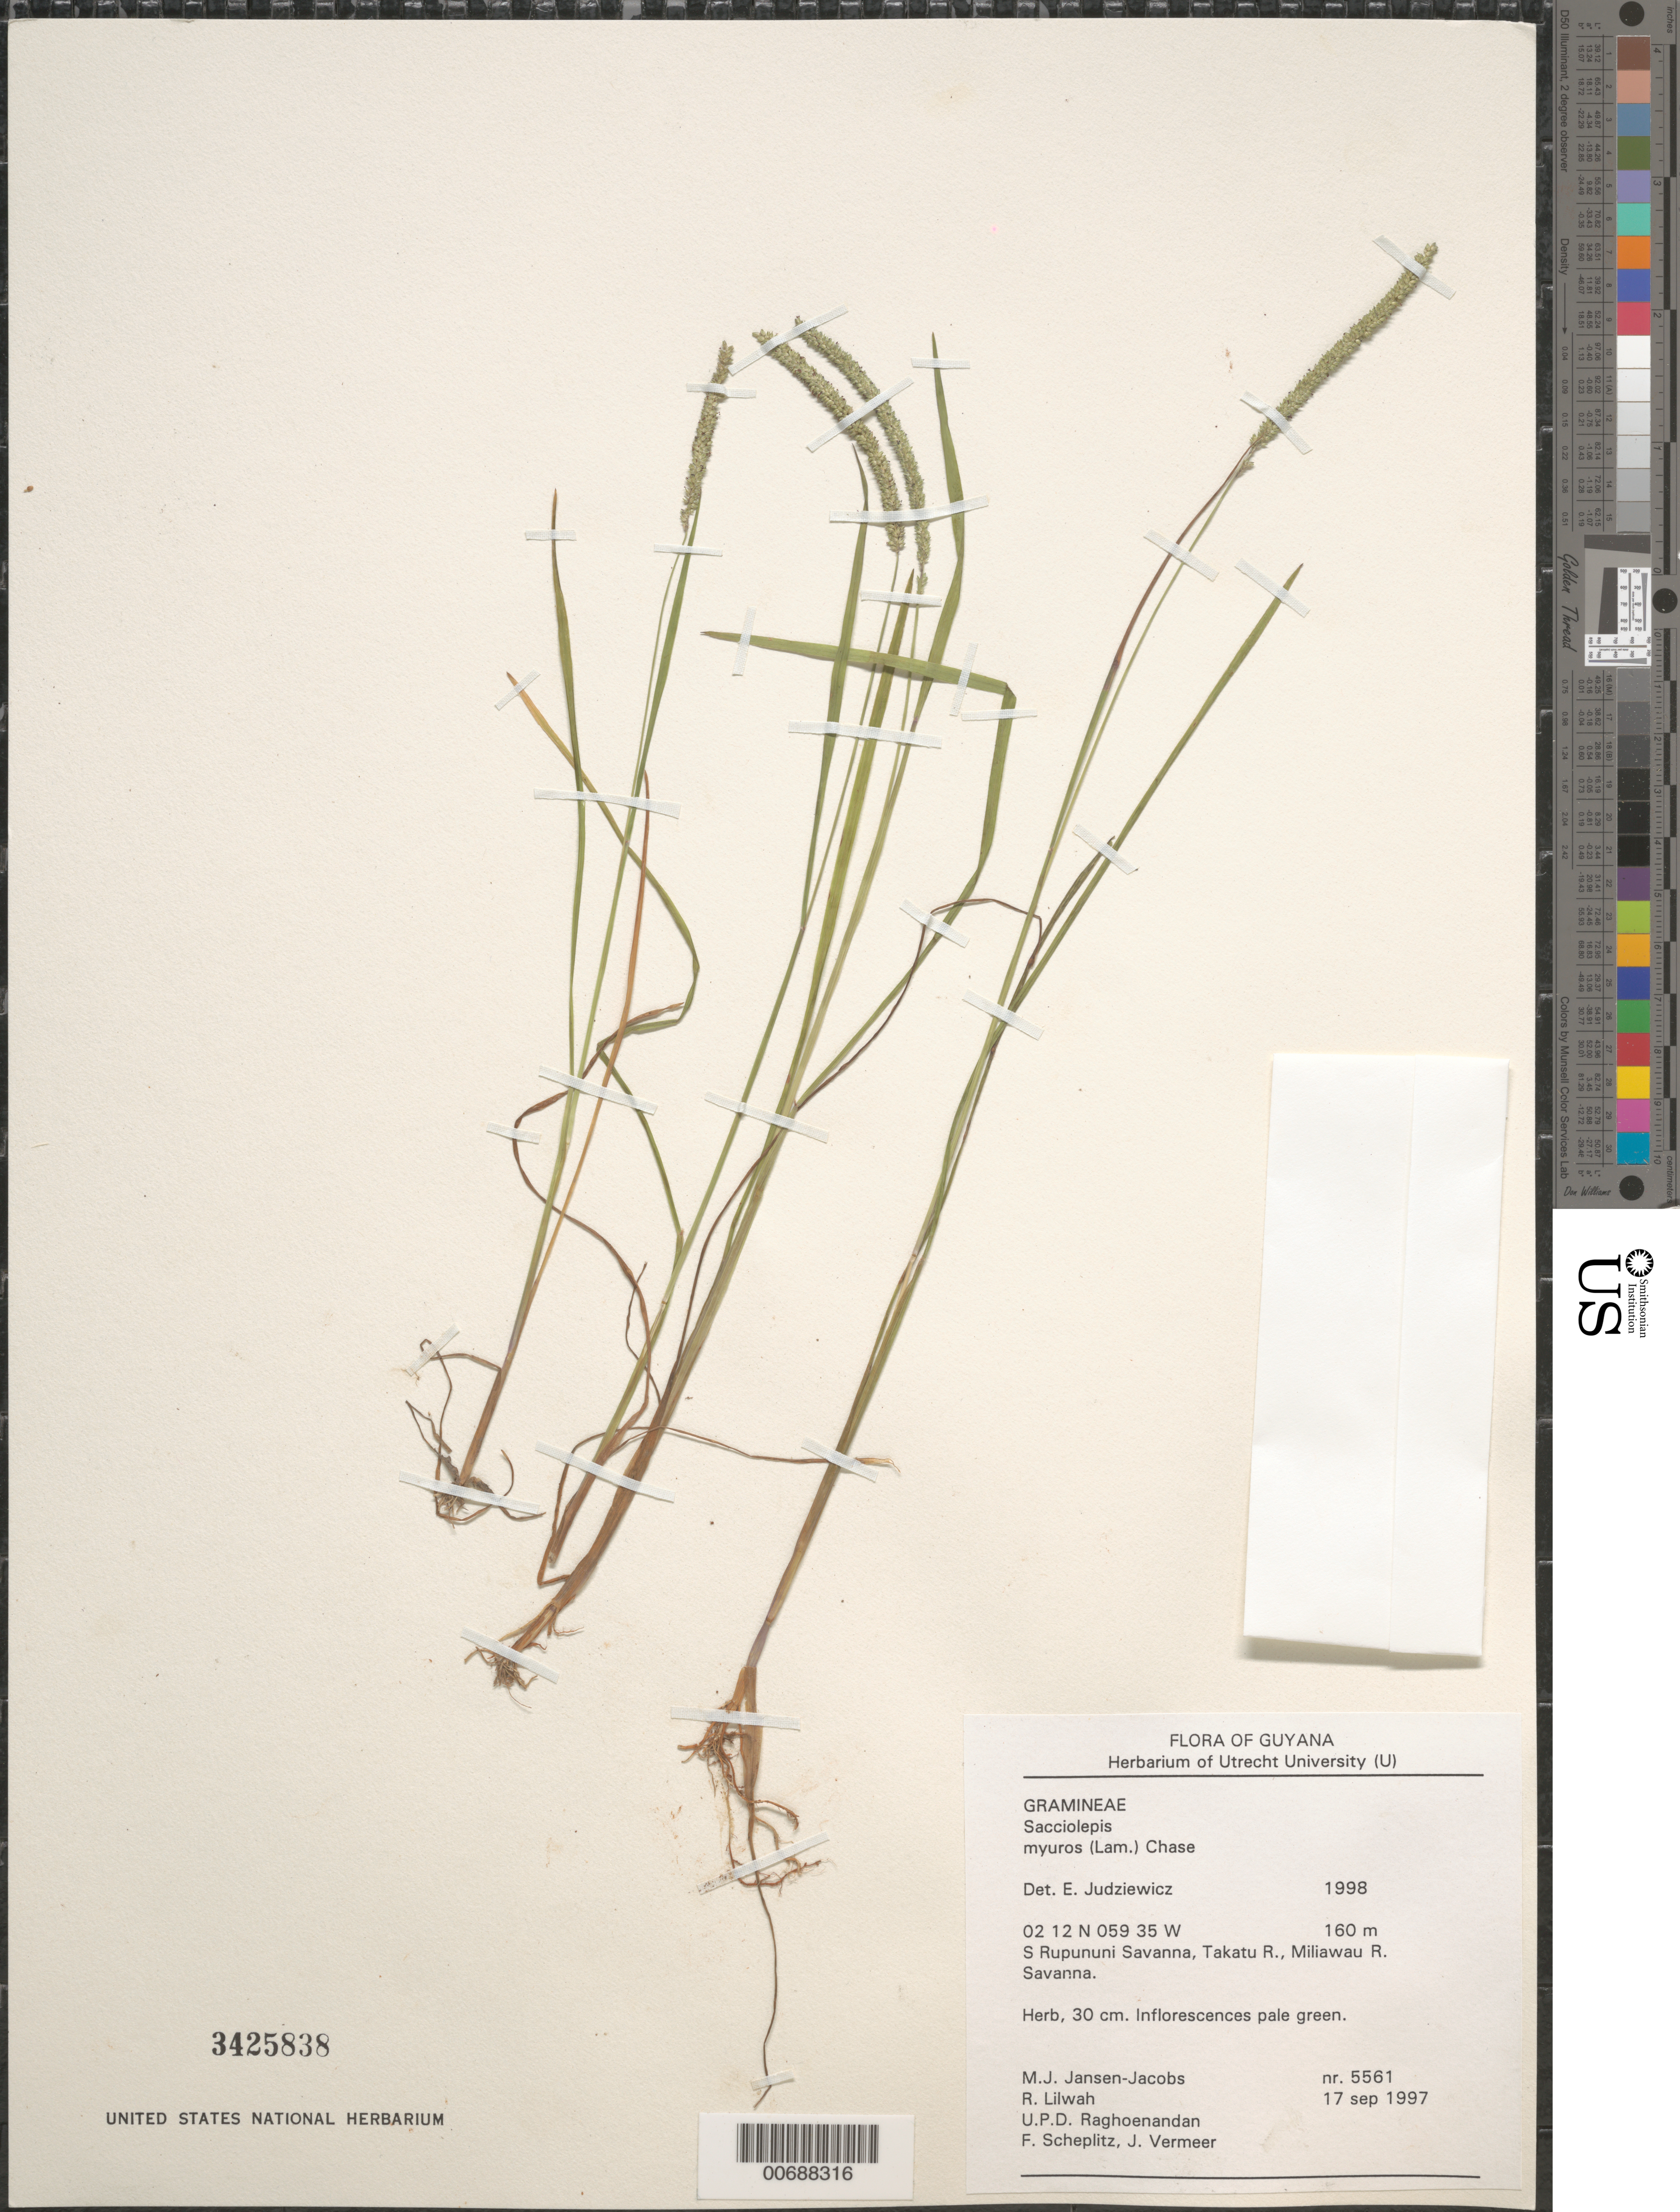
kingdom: Plantae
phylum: Tracheophyta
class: Liliopsida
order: Poales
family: Poaceae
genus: Sacciolepis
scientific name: Sacciolepis myuros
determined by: Judziewicz, E. J.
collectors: M. J. Jansen-Jacobs, R. Lilwah, U. Raghoenandan, F. Scheplitz & J. Vermeer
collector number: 5561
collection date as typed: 17-Sep-97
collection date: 1997-09-17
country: Guyana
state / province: U. Takutu-U. Essequibo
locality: S. Rupununi savanna, Takutu and Miliawau Rivers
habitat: Savanna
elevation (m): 160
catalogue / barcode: US 3425838